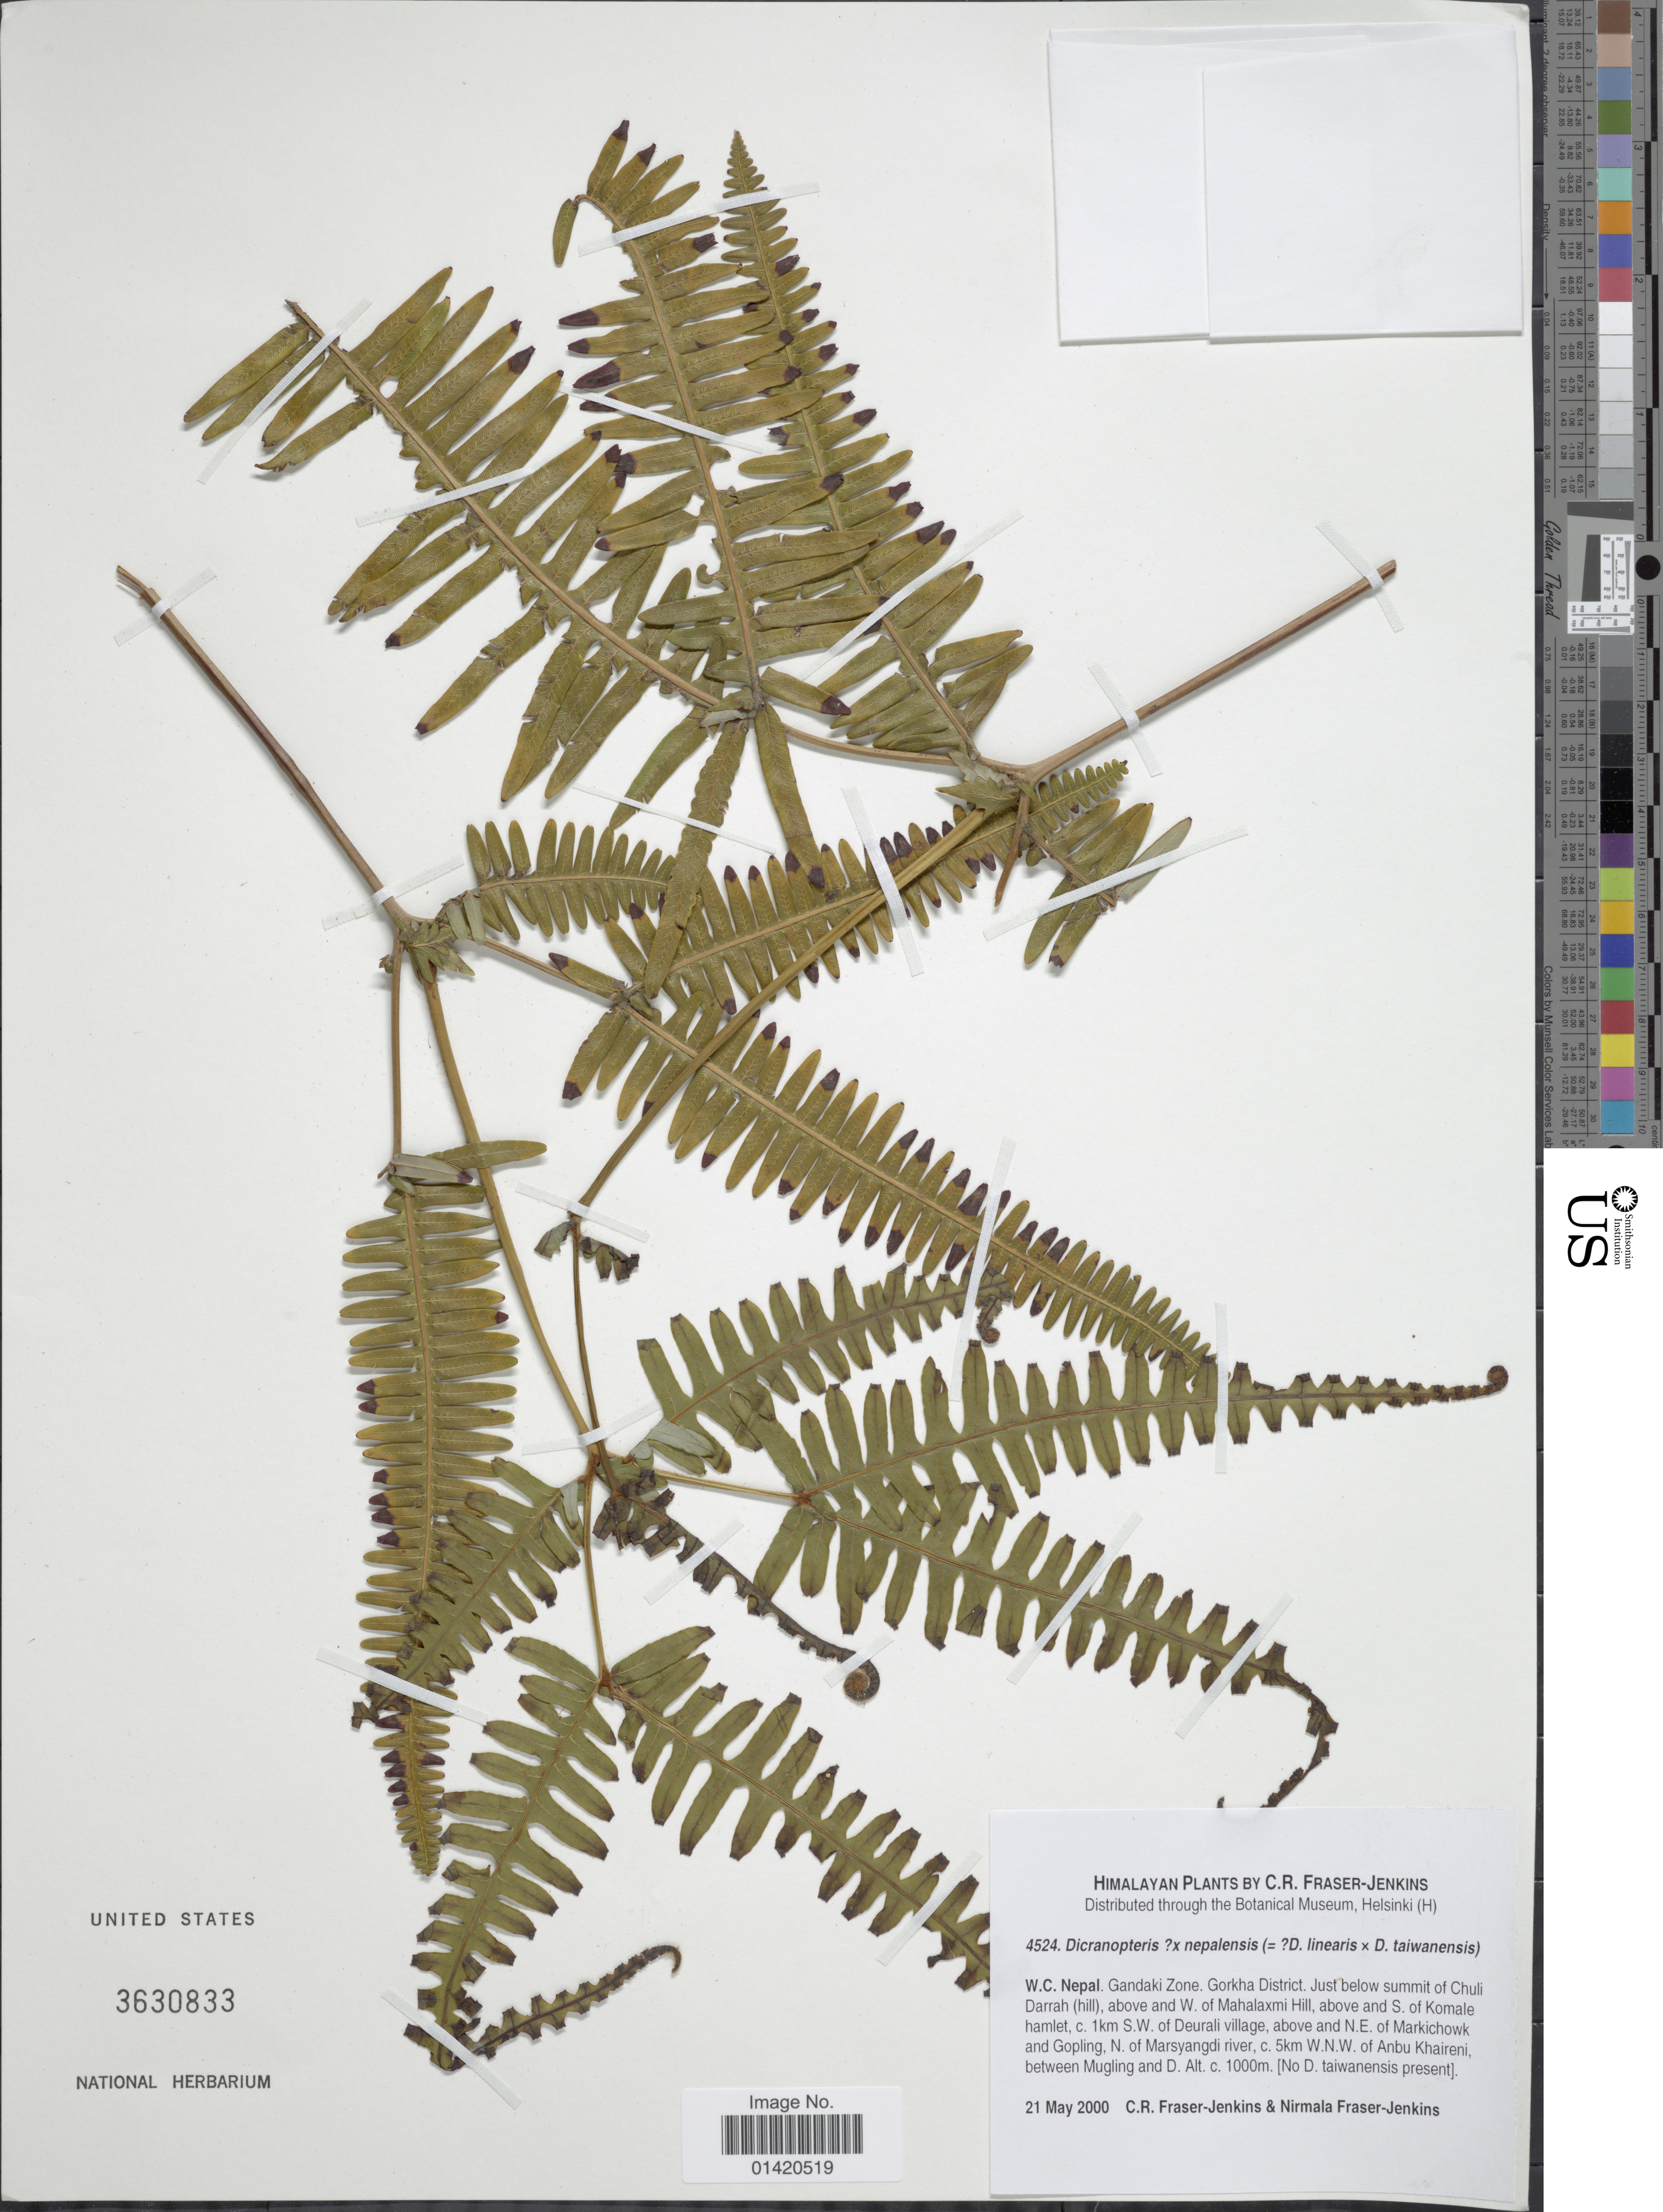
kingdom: Plantae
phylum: Tracheophyta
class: Polypodiopsida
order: Gleicheniales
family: Gleicheniaceae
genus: Dicranopteris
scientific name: Dicranopteris x nepalensis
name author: Fraser-Jenk.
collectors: C. R. Fraser-Jenkins & N. Fraser-Jenkins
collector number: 4524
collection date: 2000-05-21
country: Nepal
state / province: Gandaki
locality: W.C Nepal. Gandaki Zone. Gorkha District. Just below summit of Chuli Darrah (hill), above and W of Mahalaxmi Hill, above and S of Komale hamlet, c. 1km S.W. of Deurali village, above N.E. of Makichowk and Gopling, N of Masyangdi river, c. 5km W.N.W. of Anbu Khaireni between Mugling and D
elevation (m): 1000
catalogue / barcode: US 3630833